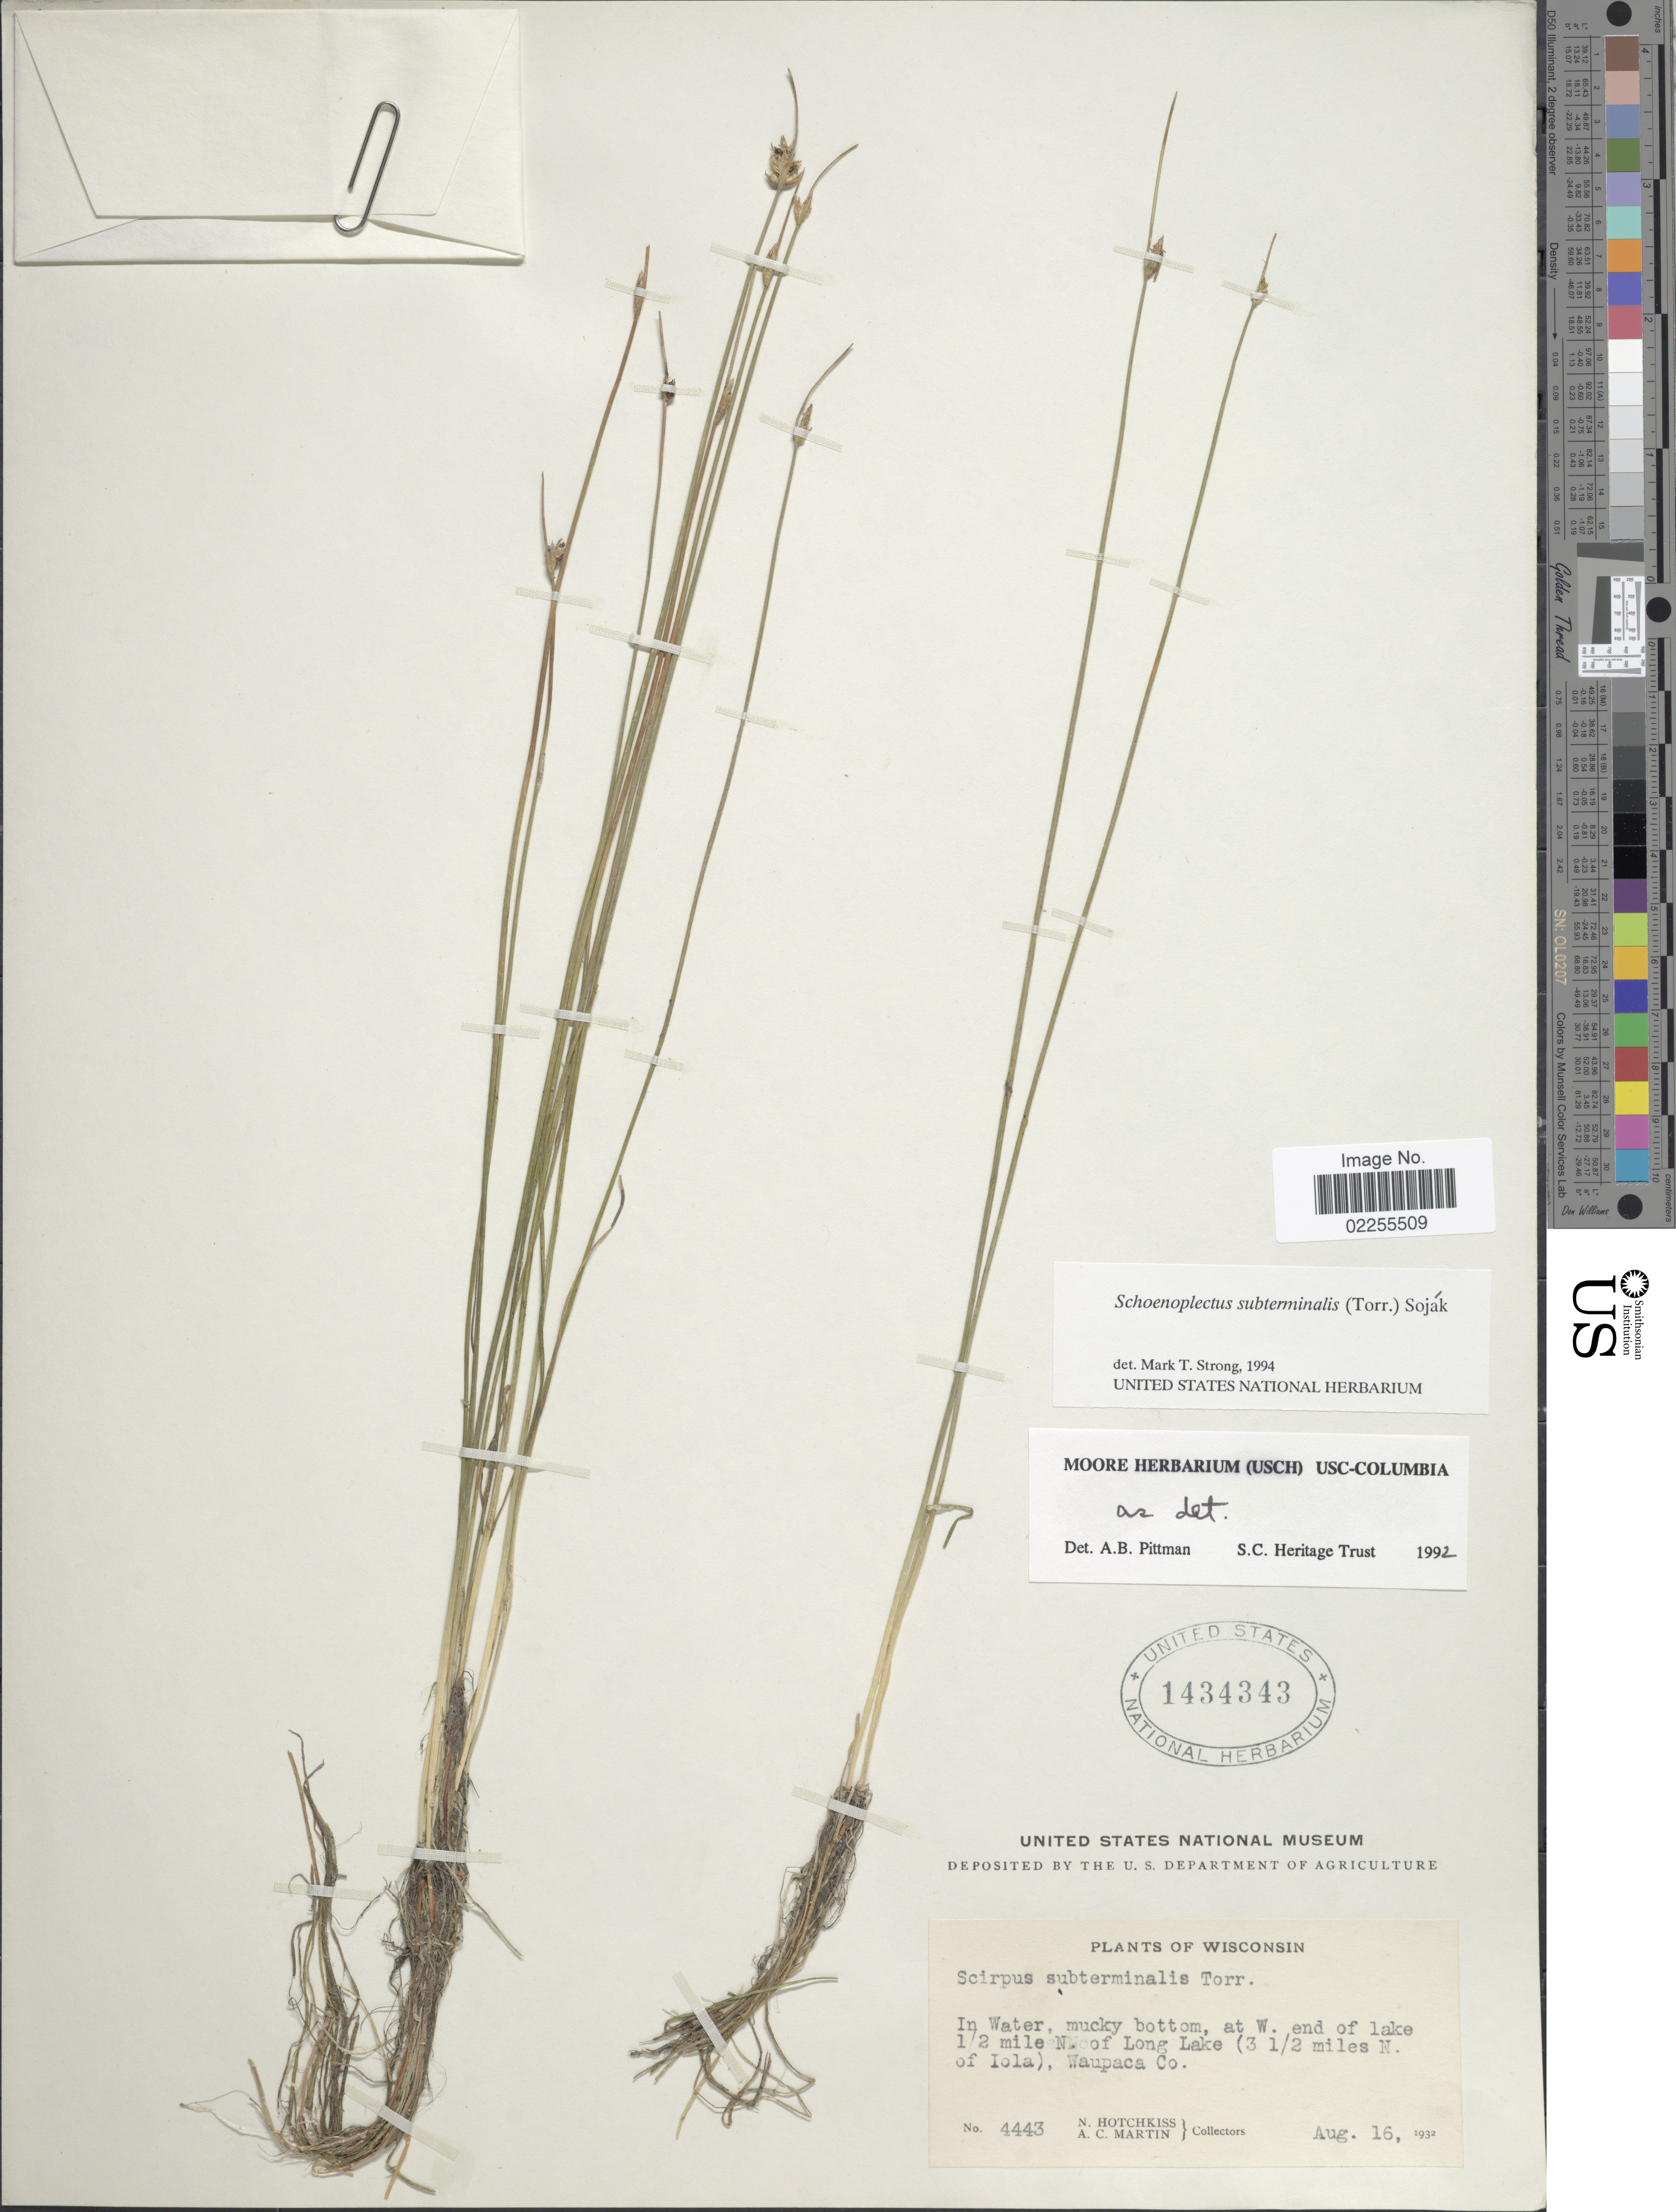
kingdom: Plantae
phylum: Tracheophyta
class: Liliopsida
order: Poales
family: Cyperaceae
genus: Schoenoplectus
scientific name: Schoenoplectus subterminalis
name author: (Torr.) Soják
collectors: N. Hotchkiss & A. C. Martin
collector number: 4443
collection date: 1932-08-16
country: United States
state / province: Wisconsin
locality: In Water, mucky bottom, at W. end of lake 1/2 mile NW of Long Lake (3 1/2 miles N. of Iola), Waupaca Co.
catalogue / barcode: US 1434343